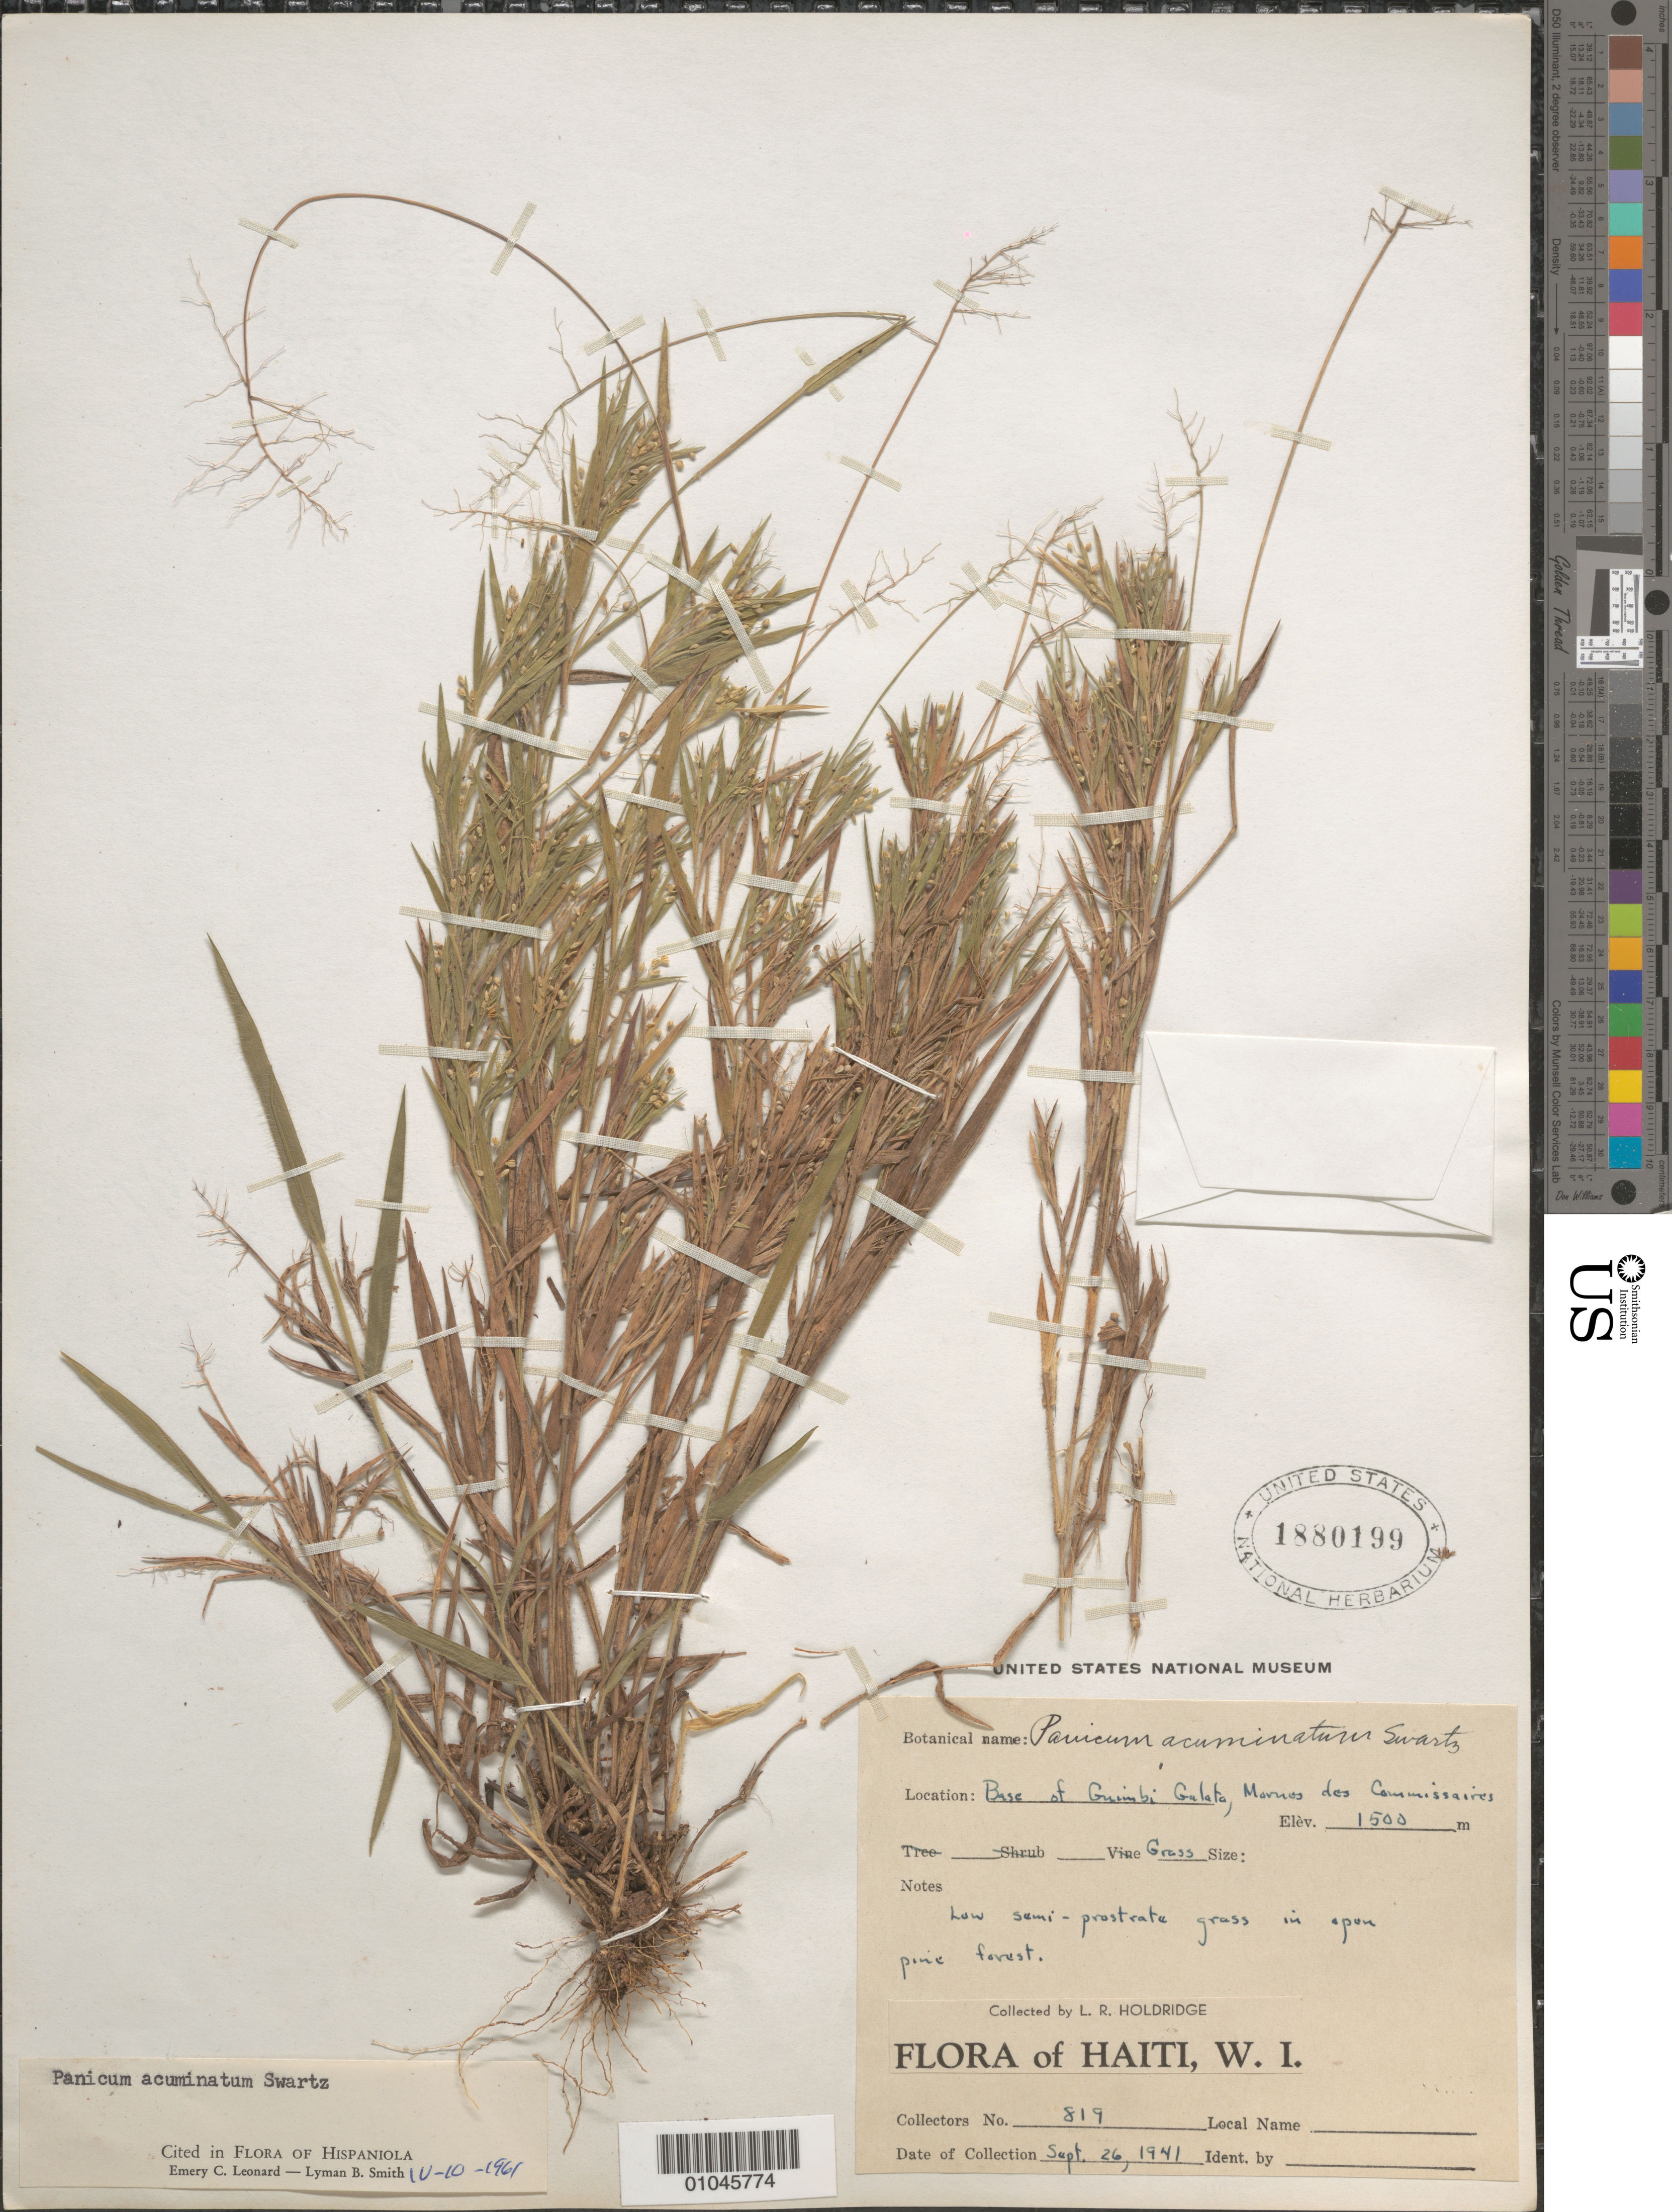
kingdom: Plantae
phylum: Tracheophyta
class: Liliopsida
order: Poales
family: Poaceae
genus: Panicum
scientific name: Panicum acuminatum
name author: Sw.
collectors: L. Holdridge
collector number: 819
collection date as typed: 26 Sep 1941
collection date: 1941-09-26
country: Haiti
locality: Base of Guimbi Gulata, Mornos des Commissaires. Low semi-prostrate grass in open pine forest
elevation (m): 1500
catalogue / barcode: US 1880199